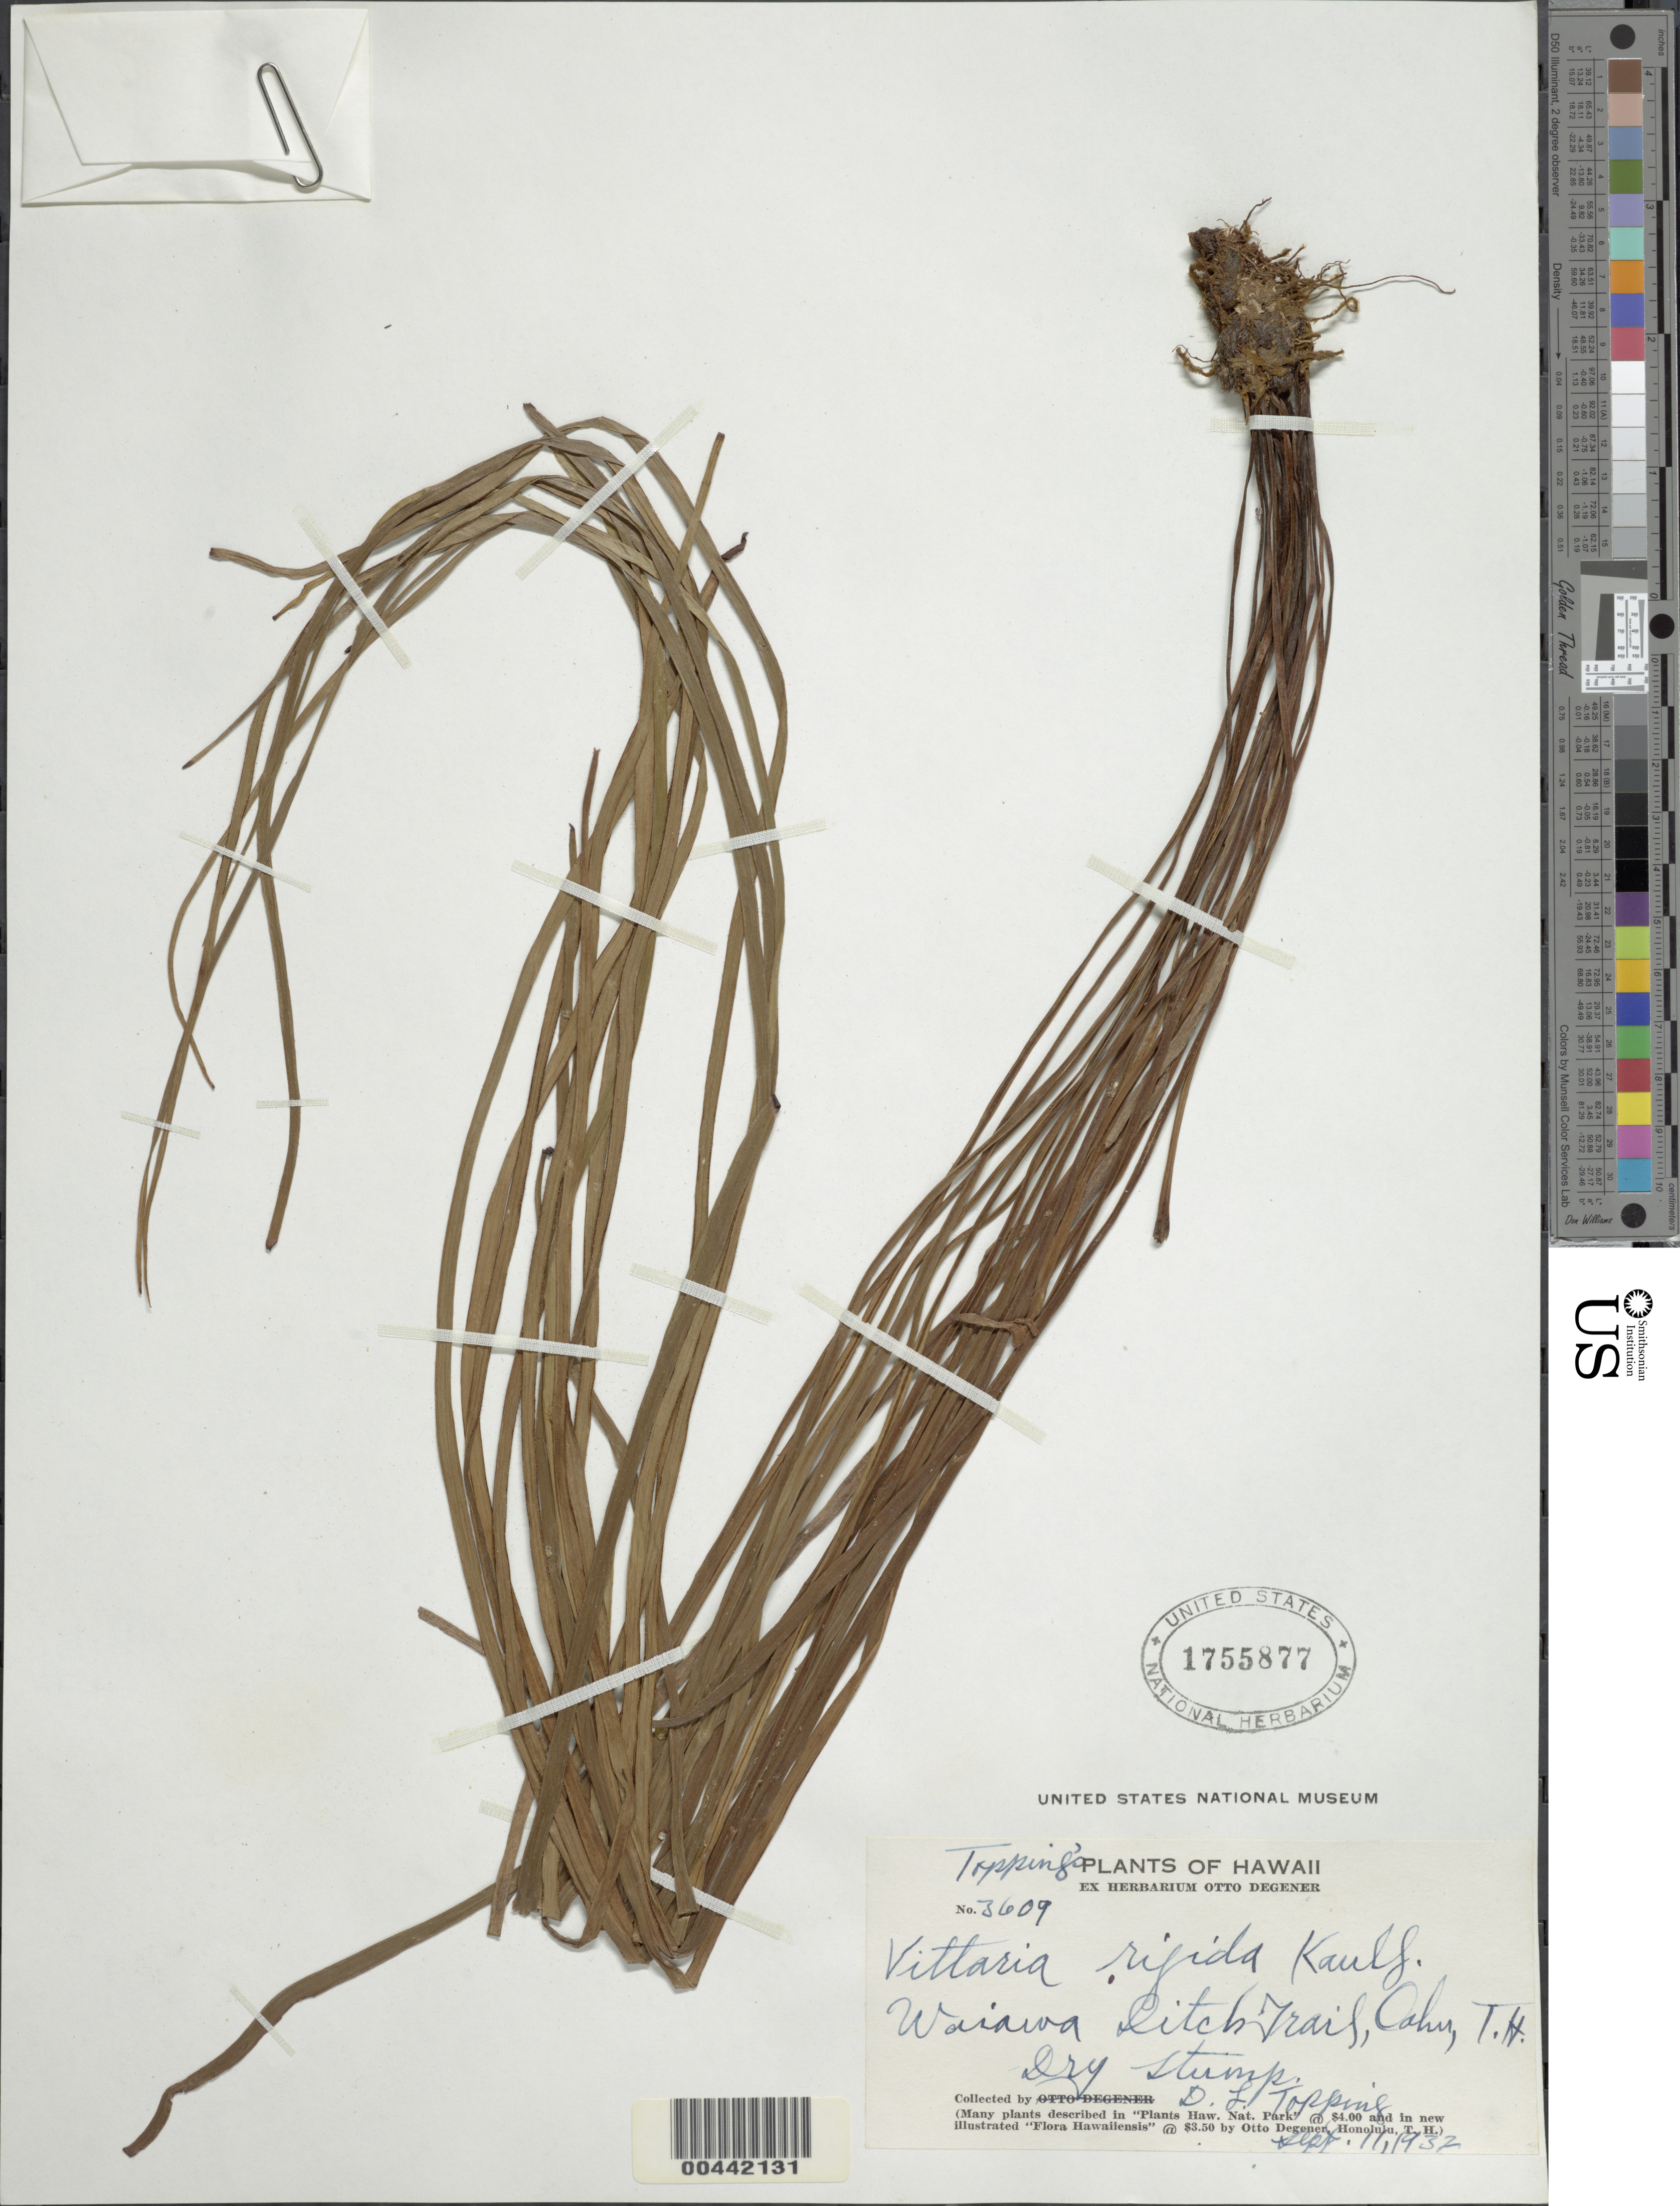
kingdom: Plantae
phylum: Tracheophyta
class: Polypodiopsida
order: Polypodiales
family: Pteridaceae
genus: Haplopteris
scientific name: Haplopteris elongata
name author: (Sw.) Crane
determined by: Wagner, W. L., (BOT), Smithsonian Institution - National Museum of Natural History (UNITED STATES)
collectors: D. L. Topping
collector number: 3609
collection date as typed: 11 Sep 1932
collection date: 1932-09-11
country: United States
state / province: Hawaii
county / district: Honolulu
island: Oahu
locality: Waiawa Ditch Trail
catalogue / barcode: US 1755877